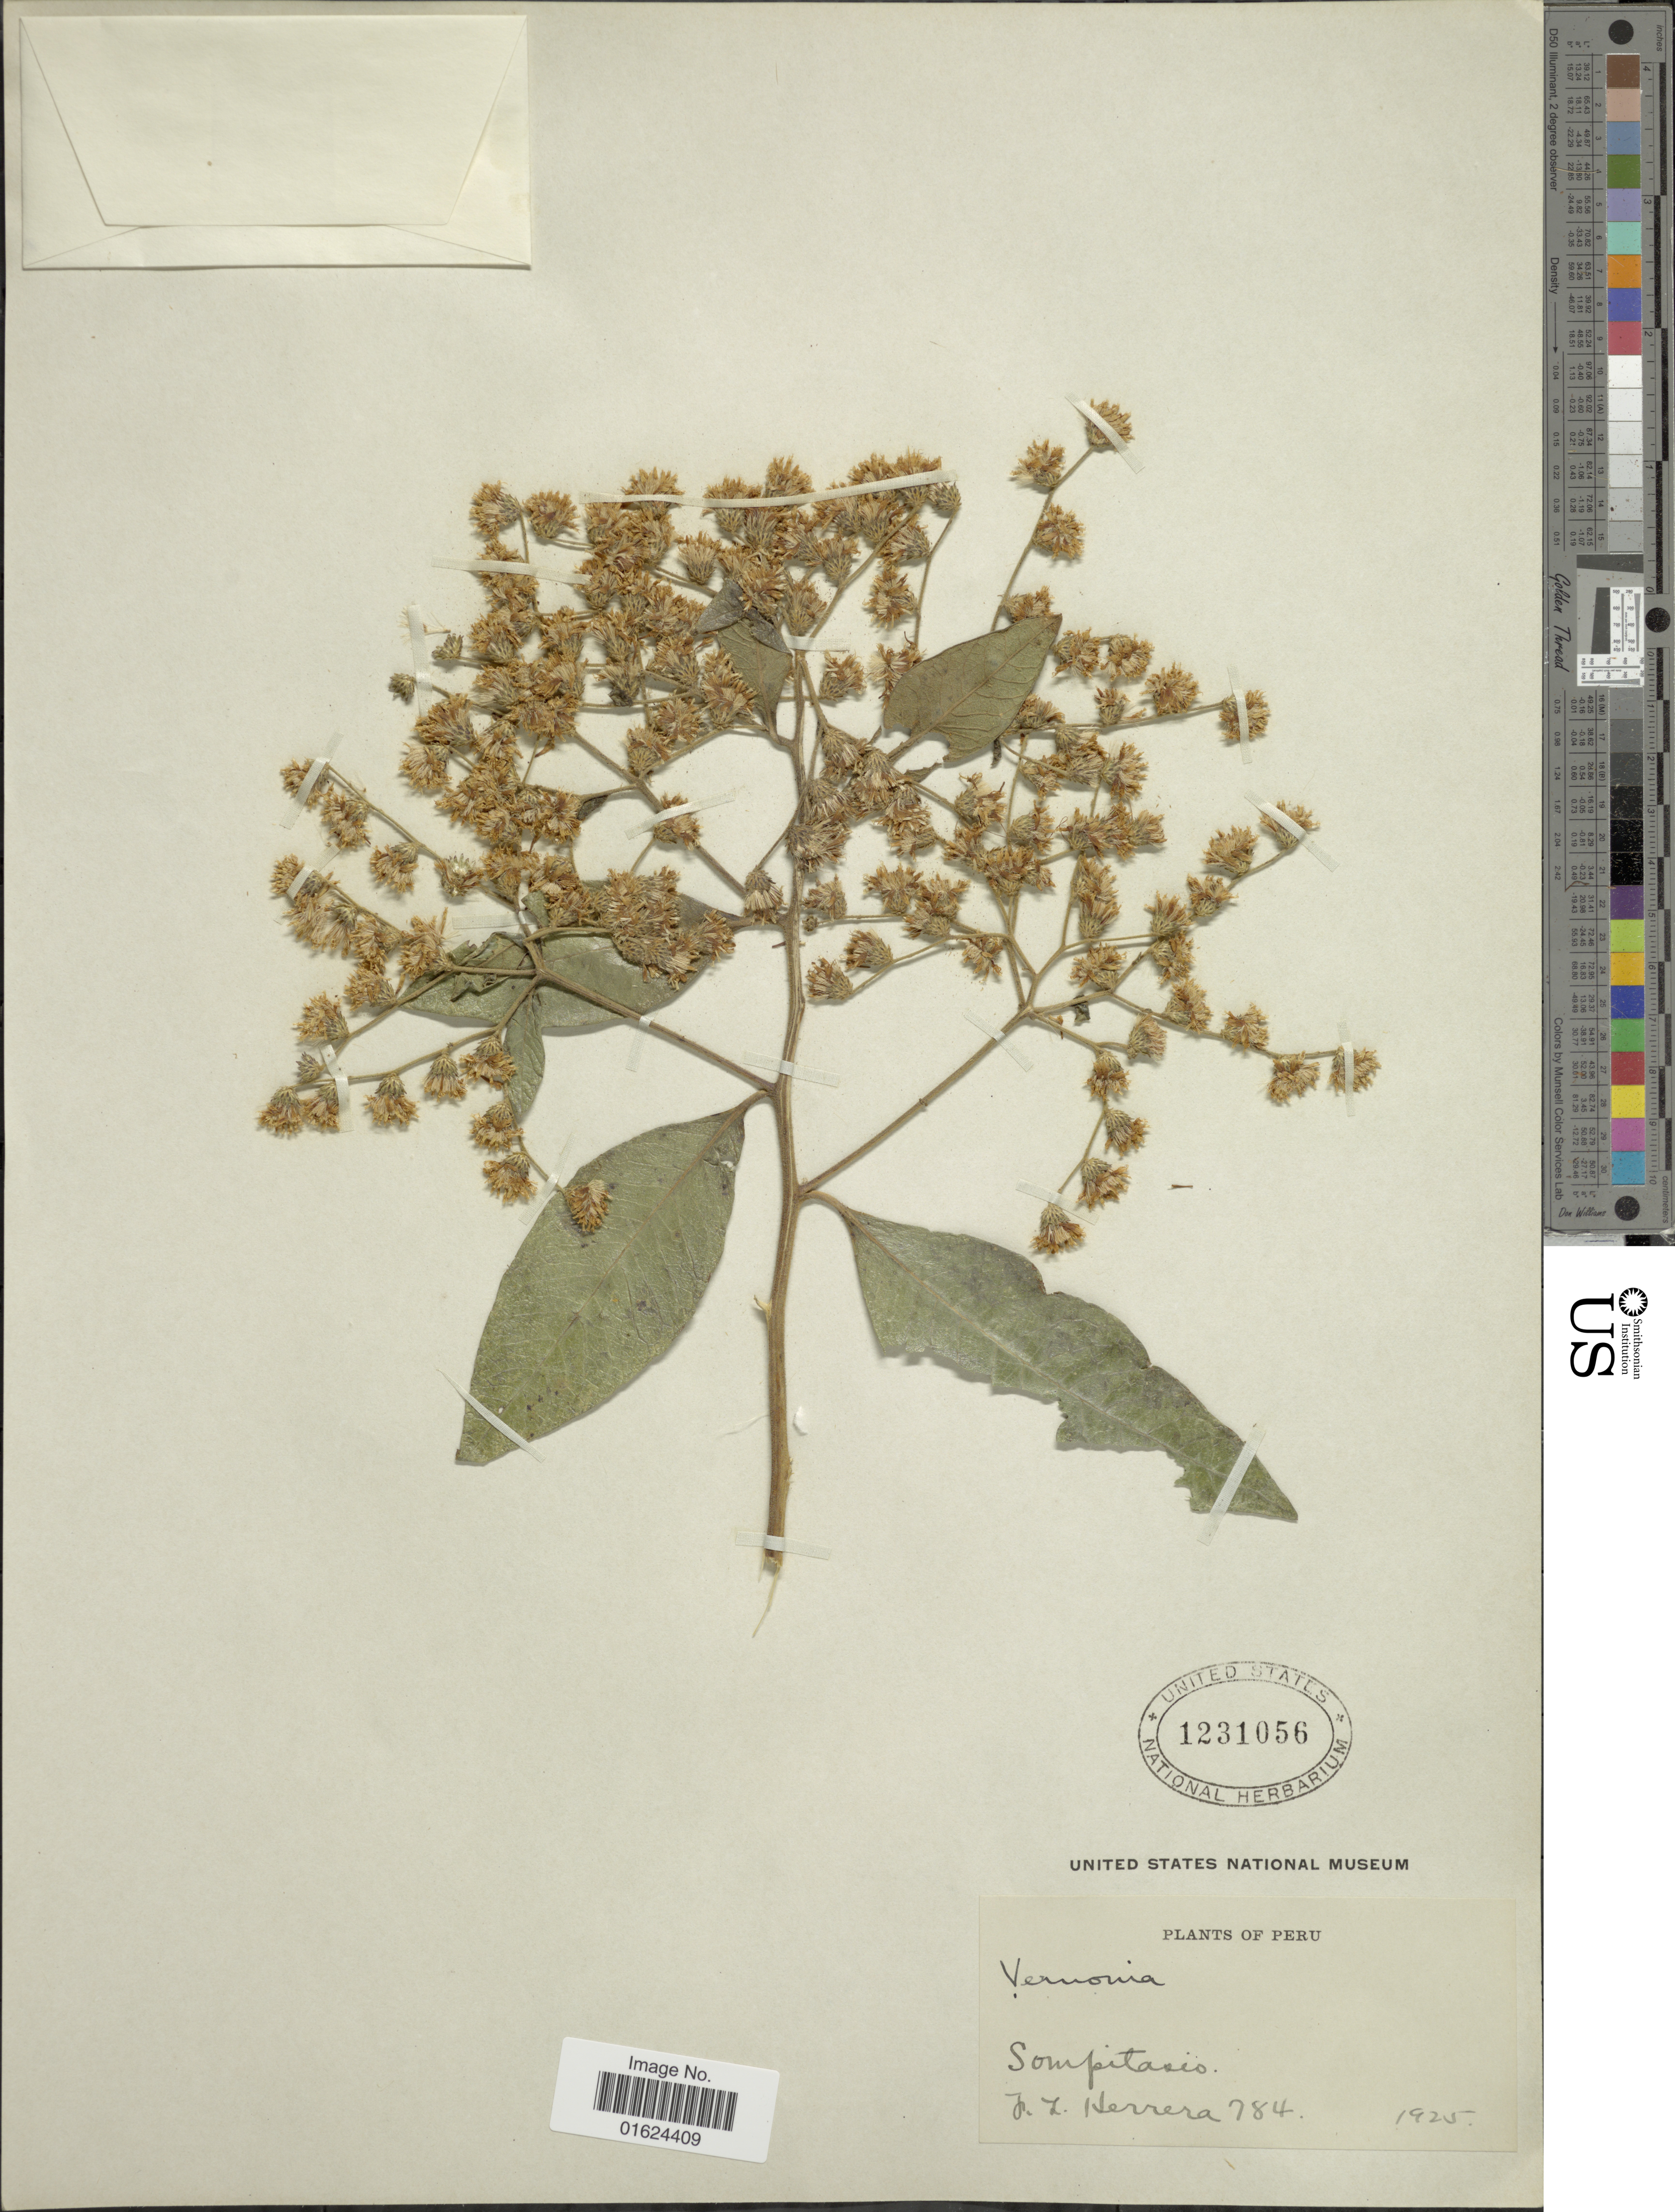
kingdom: Plantae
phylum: Tracheophyta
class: Magnoliopsida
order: Asterales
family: Asteraceae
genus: Vernonanthura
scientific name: Vernonanthura patens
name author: (Kunth) H. Rob.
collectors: F. L. Herrera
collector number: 784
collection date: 1925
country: Peru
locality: Sompitasio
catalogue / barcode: US 1231056